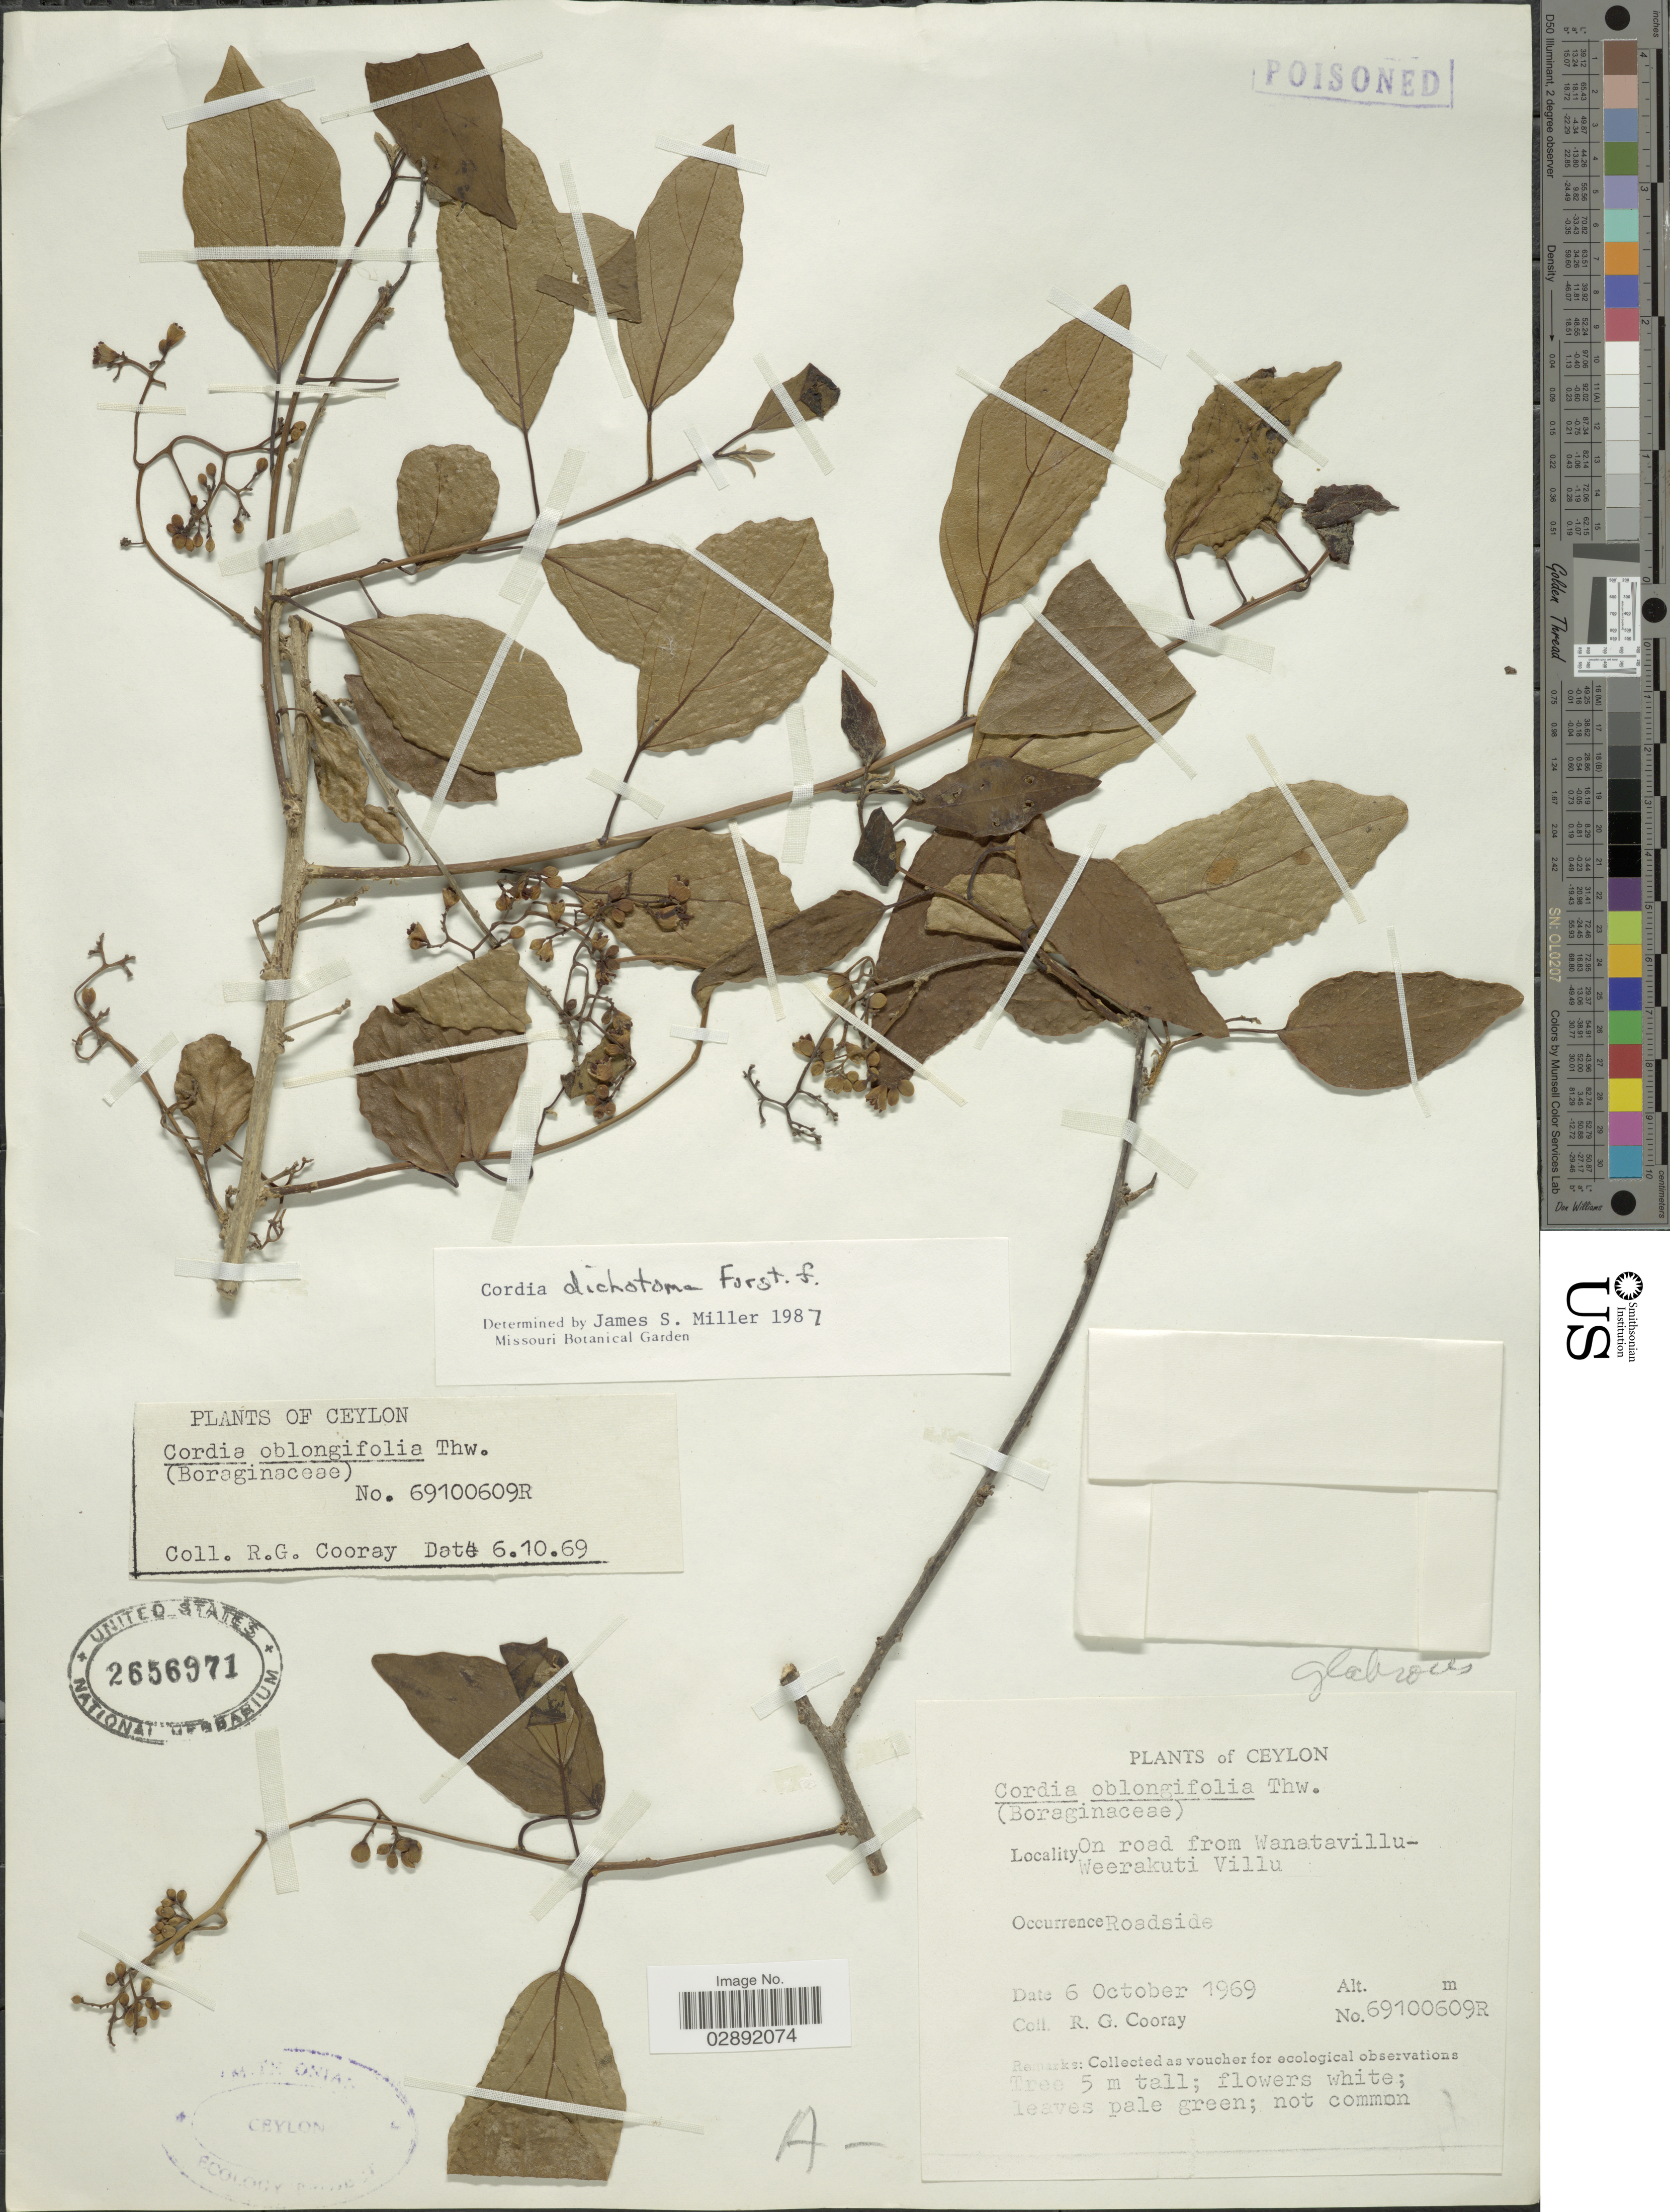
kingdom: Plantae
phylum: Tracheophyta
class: Magnoliopsida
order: Boraginales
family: Cordiaceae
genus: Cordia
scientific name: Cordia dichotoma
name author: G. Forst.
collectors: R. Coorya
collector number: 69100609R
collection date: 1969-10-06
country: Sri Lanka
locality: Ceylon, On road from Wanatavillu-Weerakuti Villu.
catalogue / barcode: US 2656971